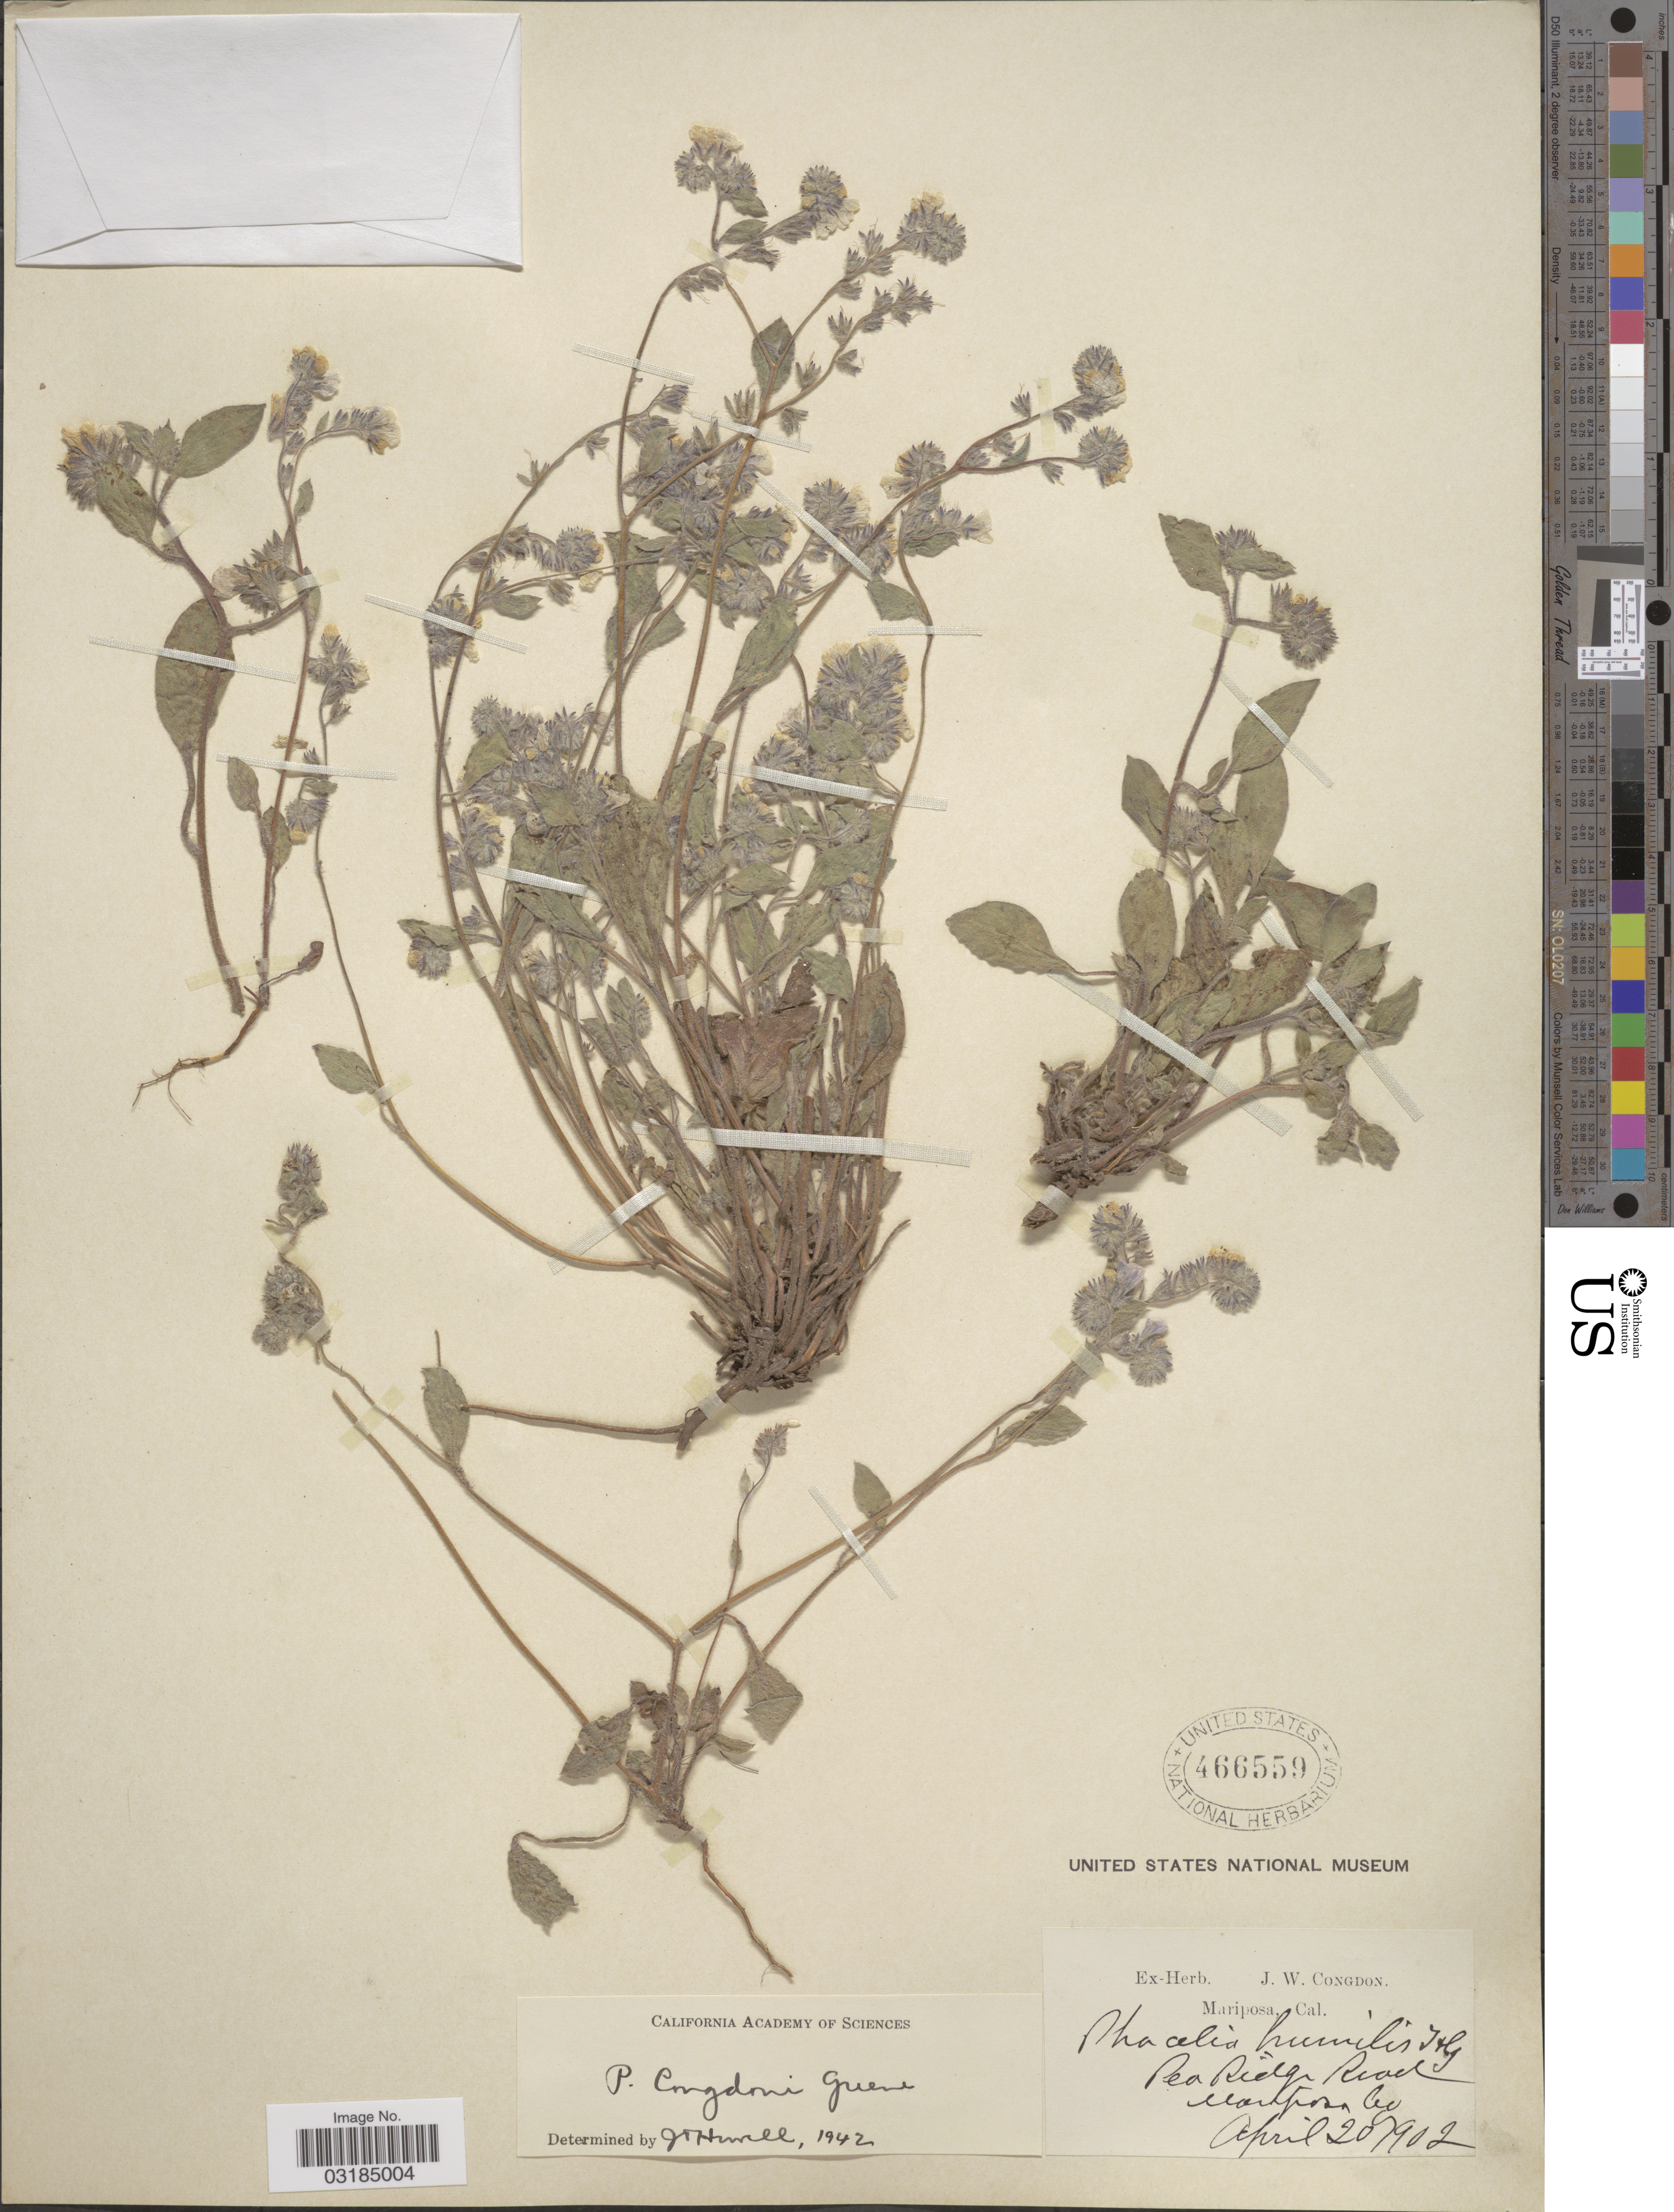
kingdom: Plantae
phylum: Tracheophyta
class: Magnoliopsida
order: Boraginales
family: Hydrophyllaceae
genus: Phacelia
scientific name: Phacelia congdonii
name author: S.W. Greene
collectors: ex herb. J. W. Congdon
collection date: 1902-04-20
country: United States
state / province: California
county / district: Mariposa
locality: Pea Ridge Road. Mariposa Co.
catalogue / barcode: US 466559